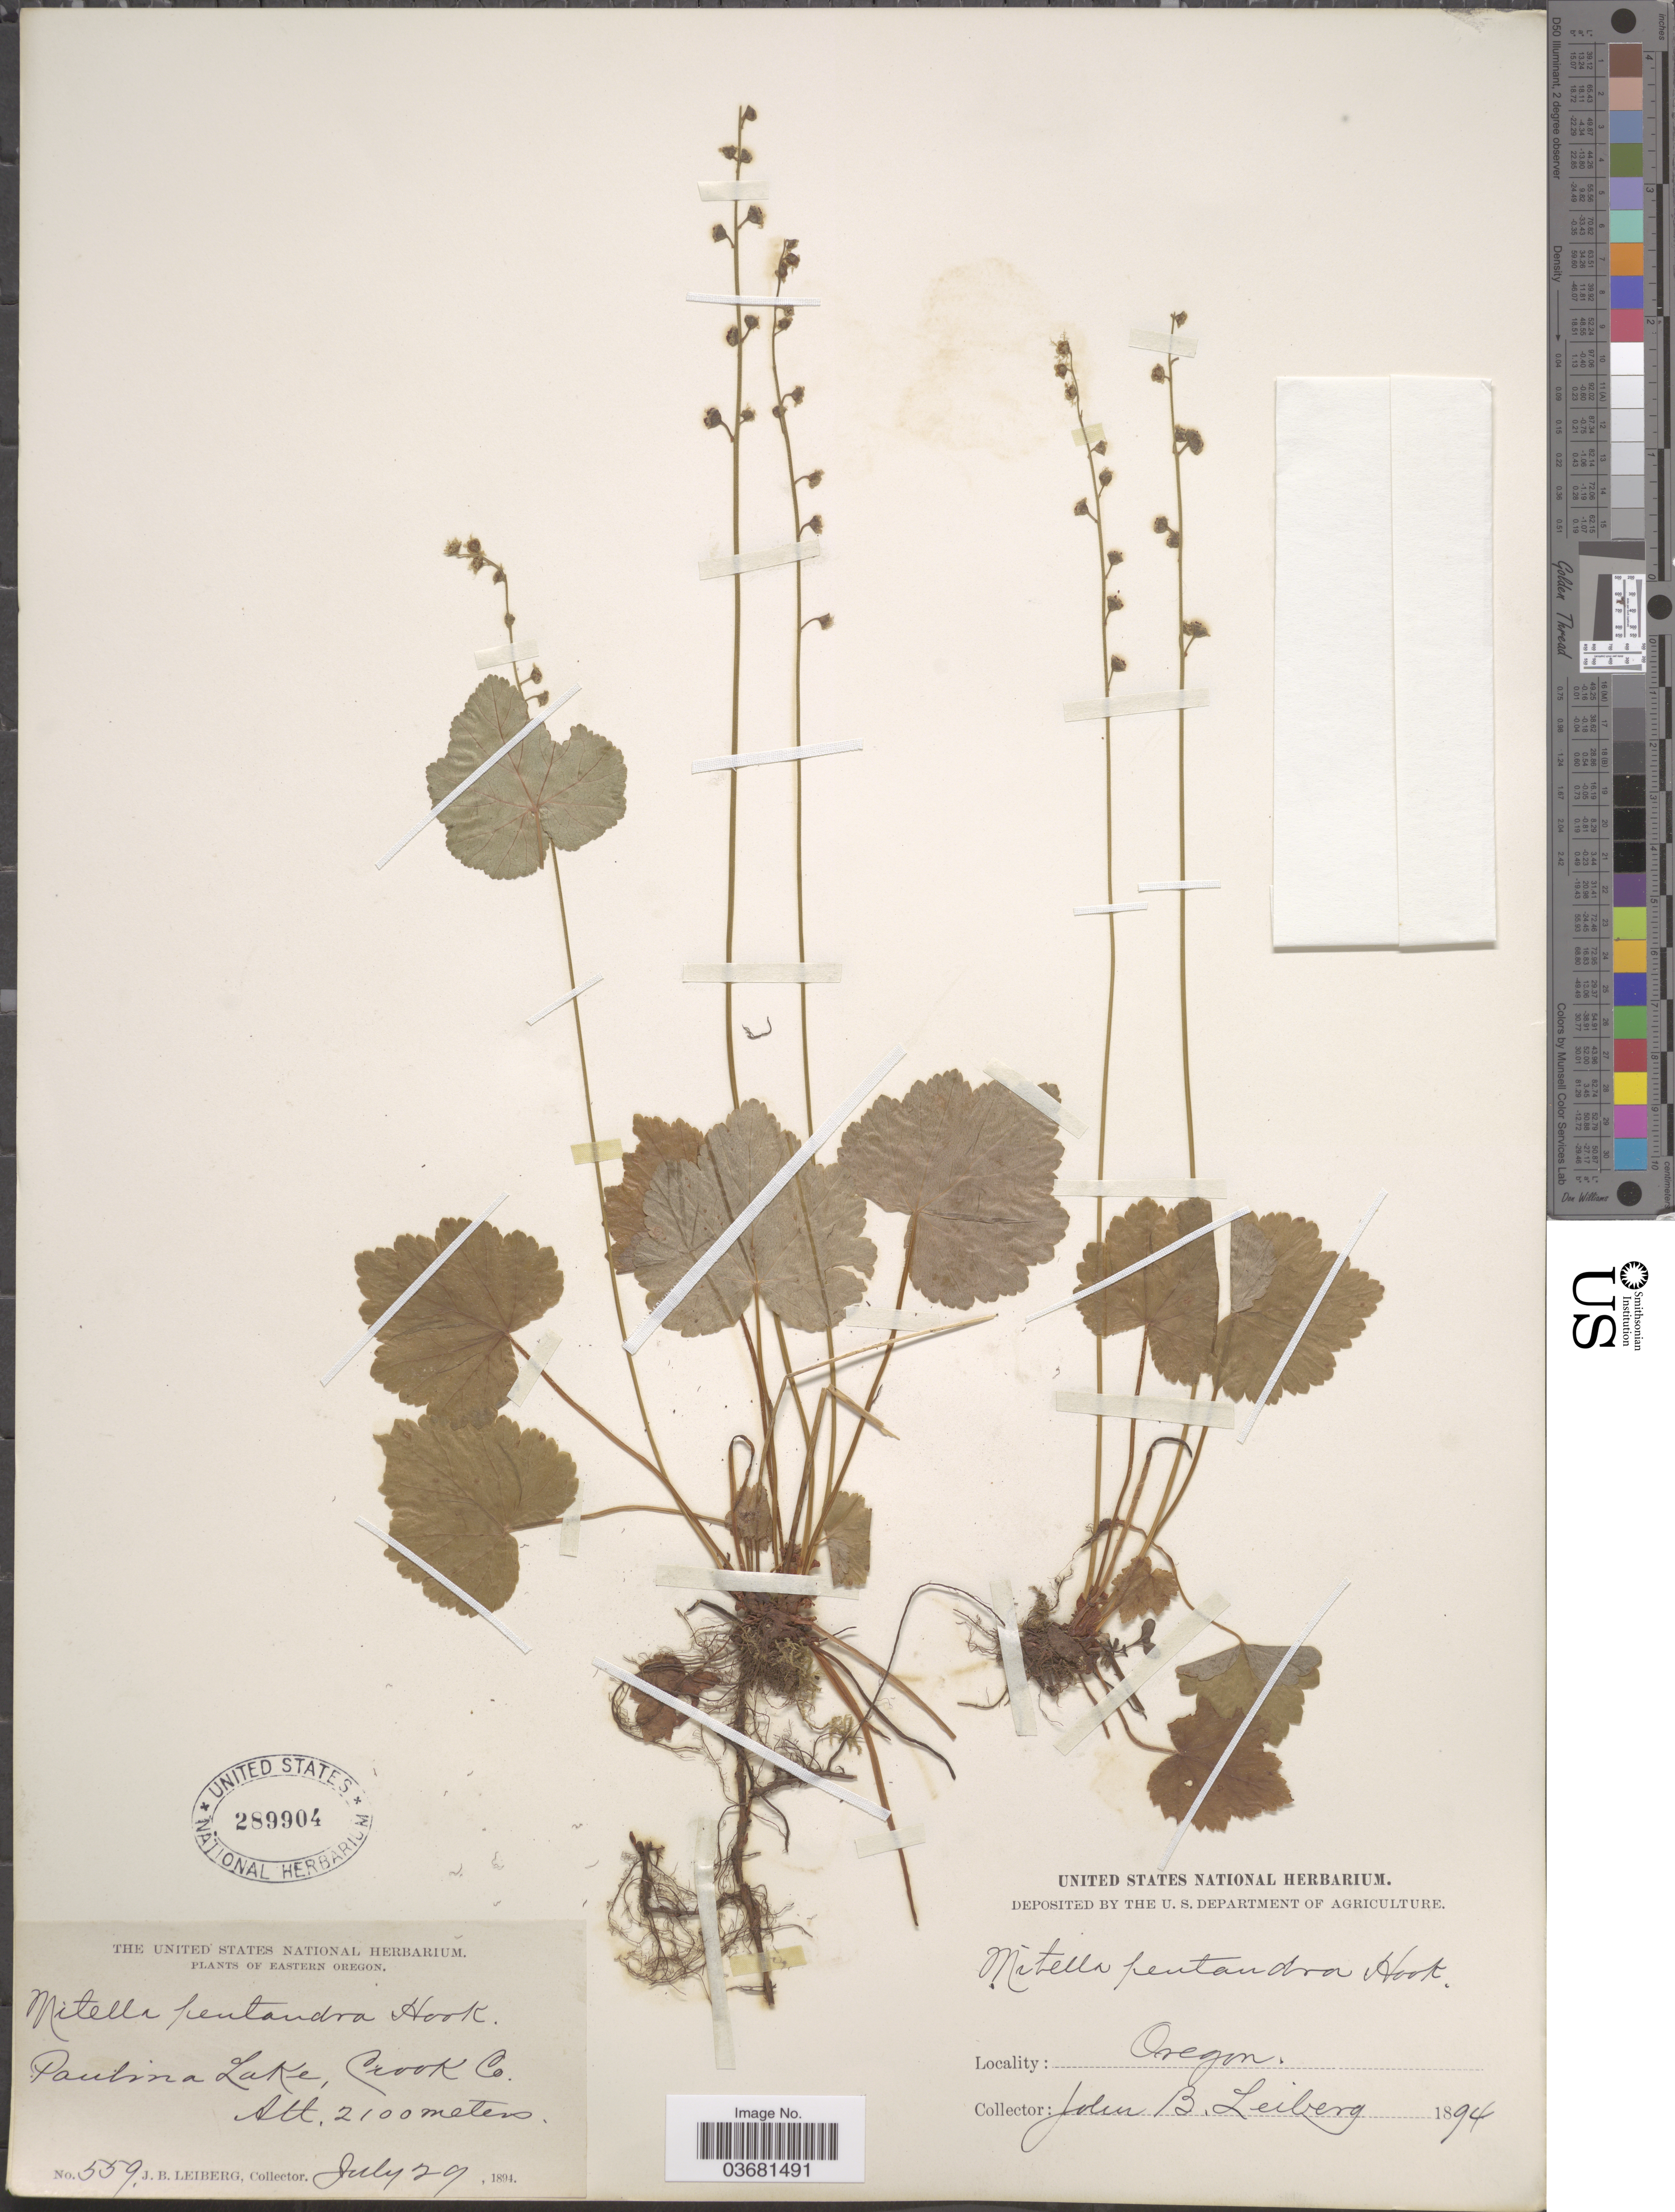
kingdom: Plantae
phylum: Tracheophyta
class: Magnoliopsida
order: Saxifragales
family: Saxifragaceae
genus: Mitella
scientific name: Mitella pentandra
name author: Hook.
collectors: J. B. Leiberg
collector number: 559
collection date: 1894-07-29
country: United States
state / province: Oregon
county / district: Crook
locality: Paulina Lake, Crook Co.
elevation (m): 2100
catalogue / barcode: US 289904